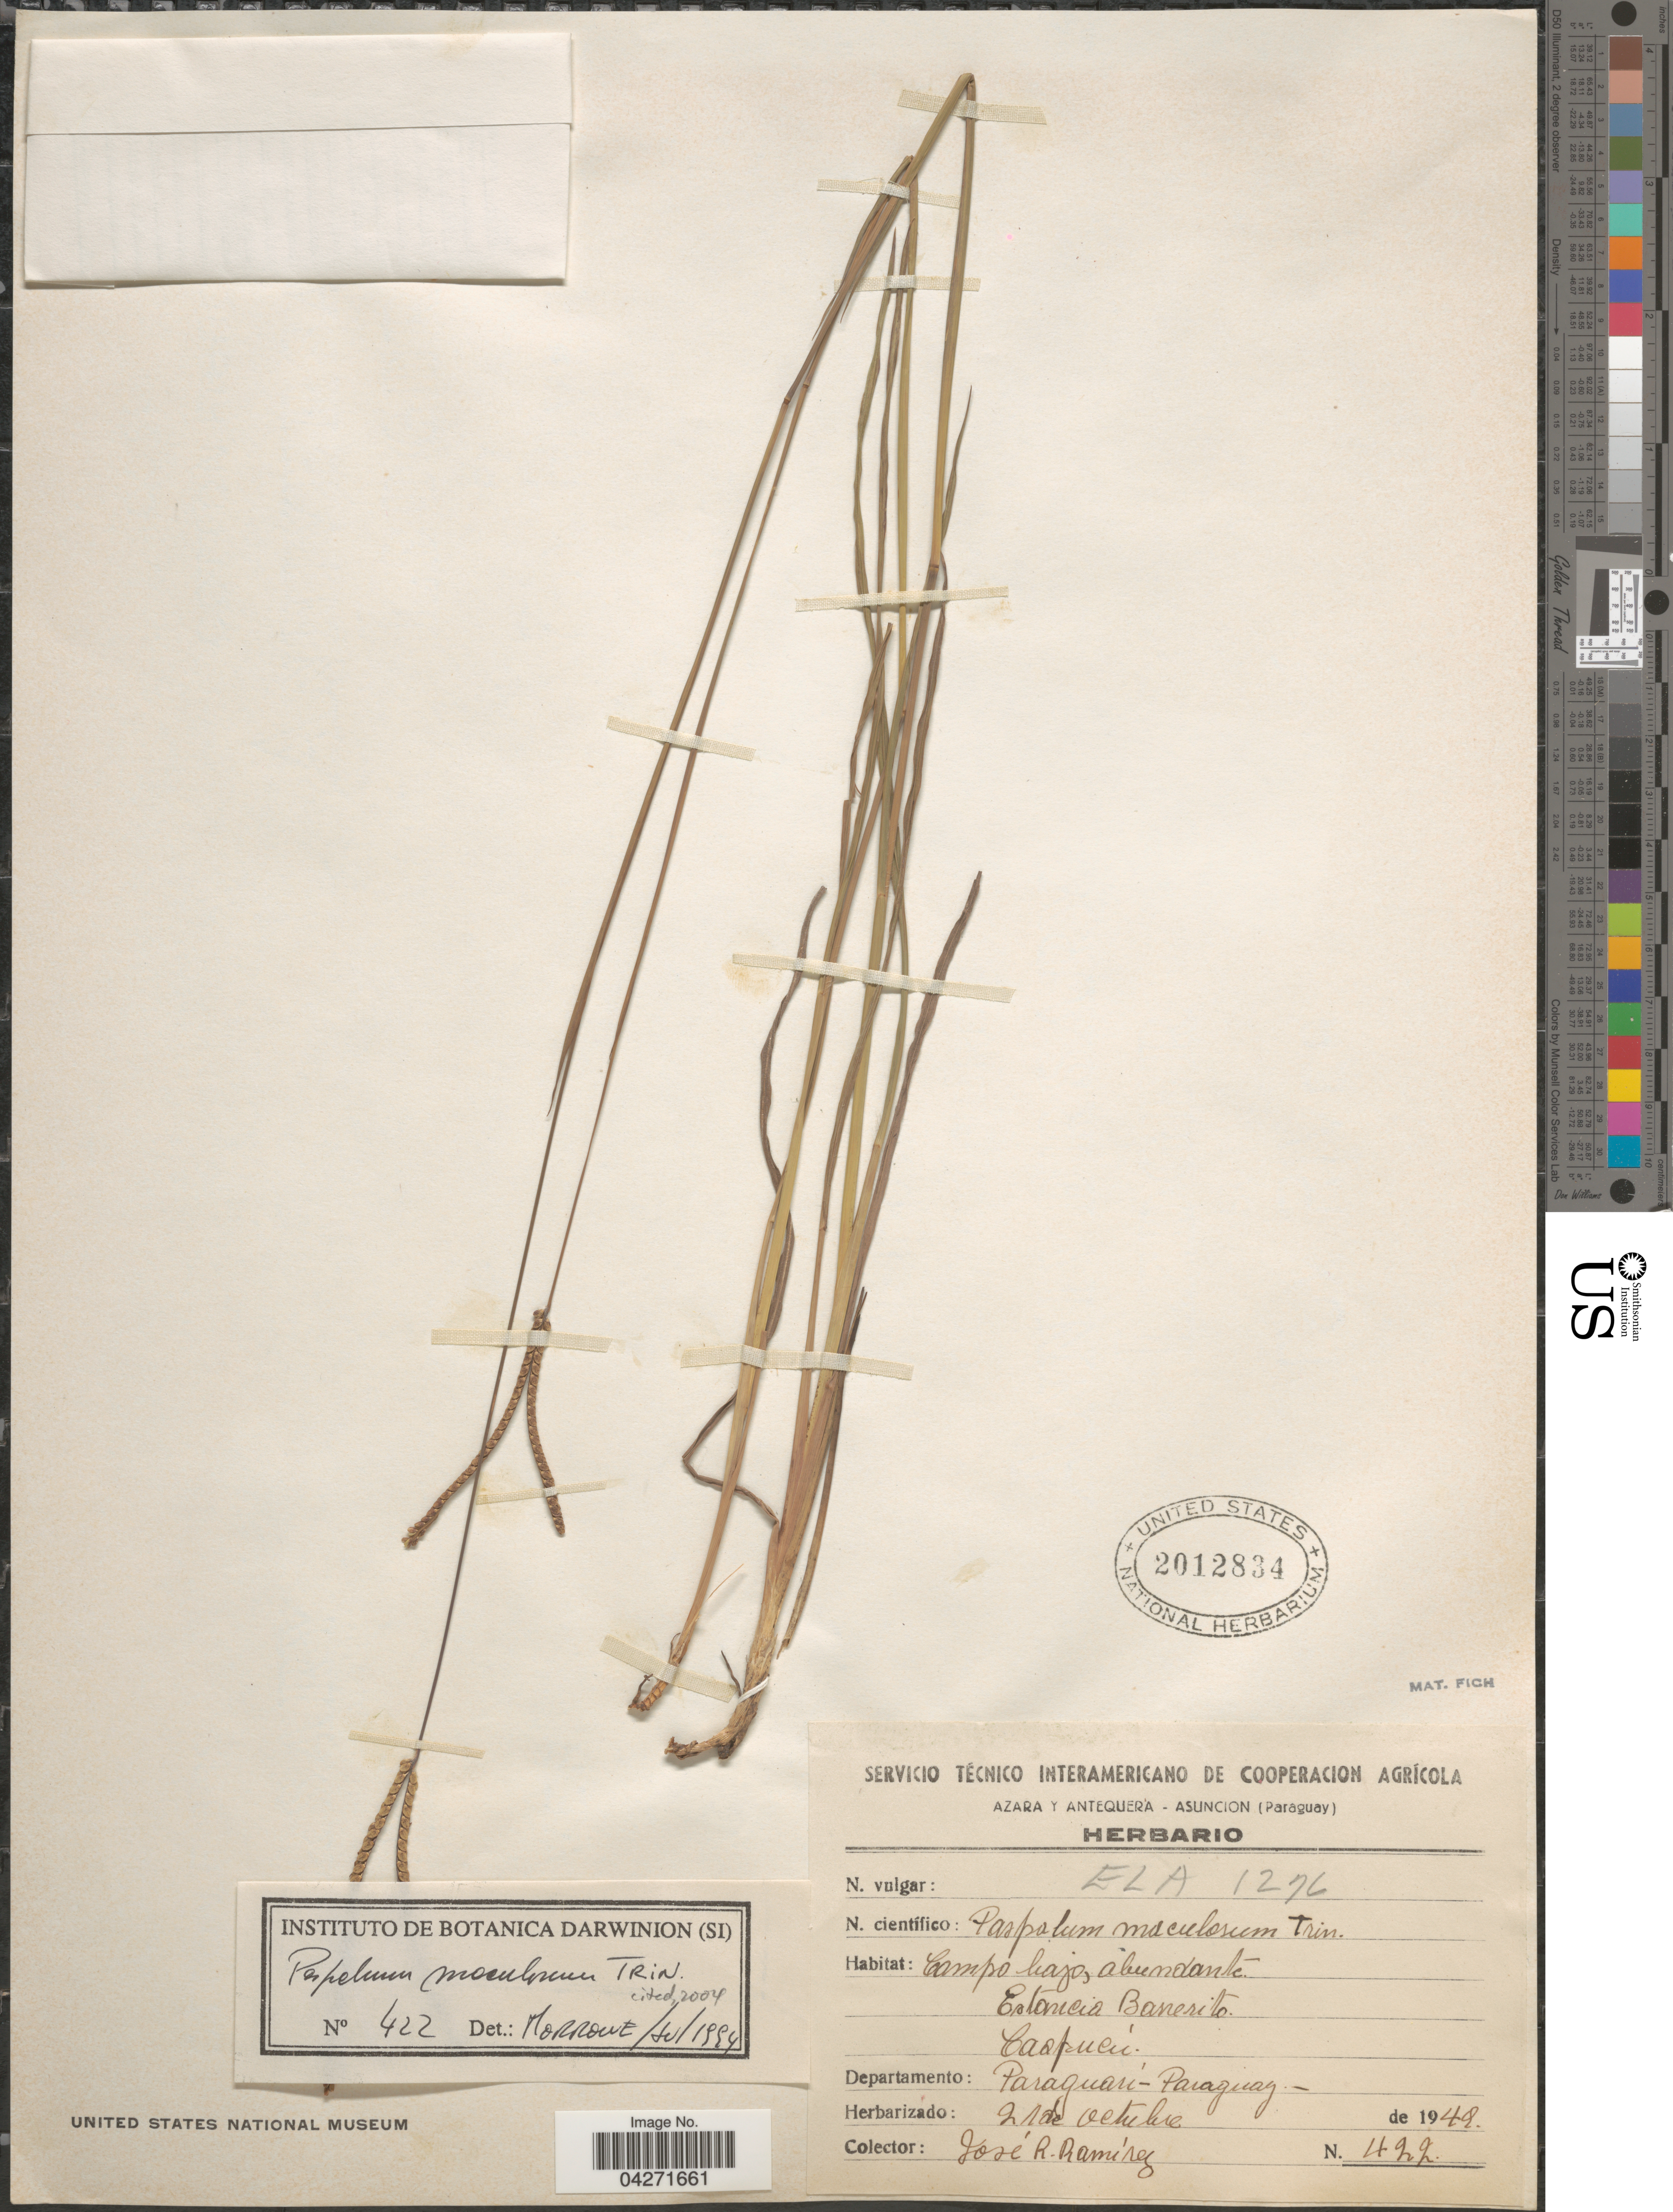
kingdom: Plantae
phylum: Tracheophyta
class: Liliopsida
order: Poales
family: Poaceae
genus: Paspalum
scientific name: Paspalum maculosum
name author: Trin.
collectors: J. Ramírez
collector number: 422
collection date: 1948-10-21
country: Paraguay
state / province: Paraguari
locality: Estancia Barrerito. Caapucú.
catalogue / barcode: US 2012834